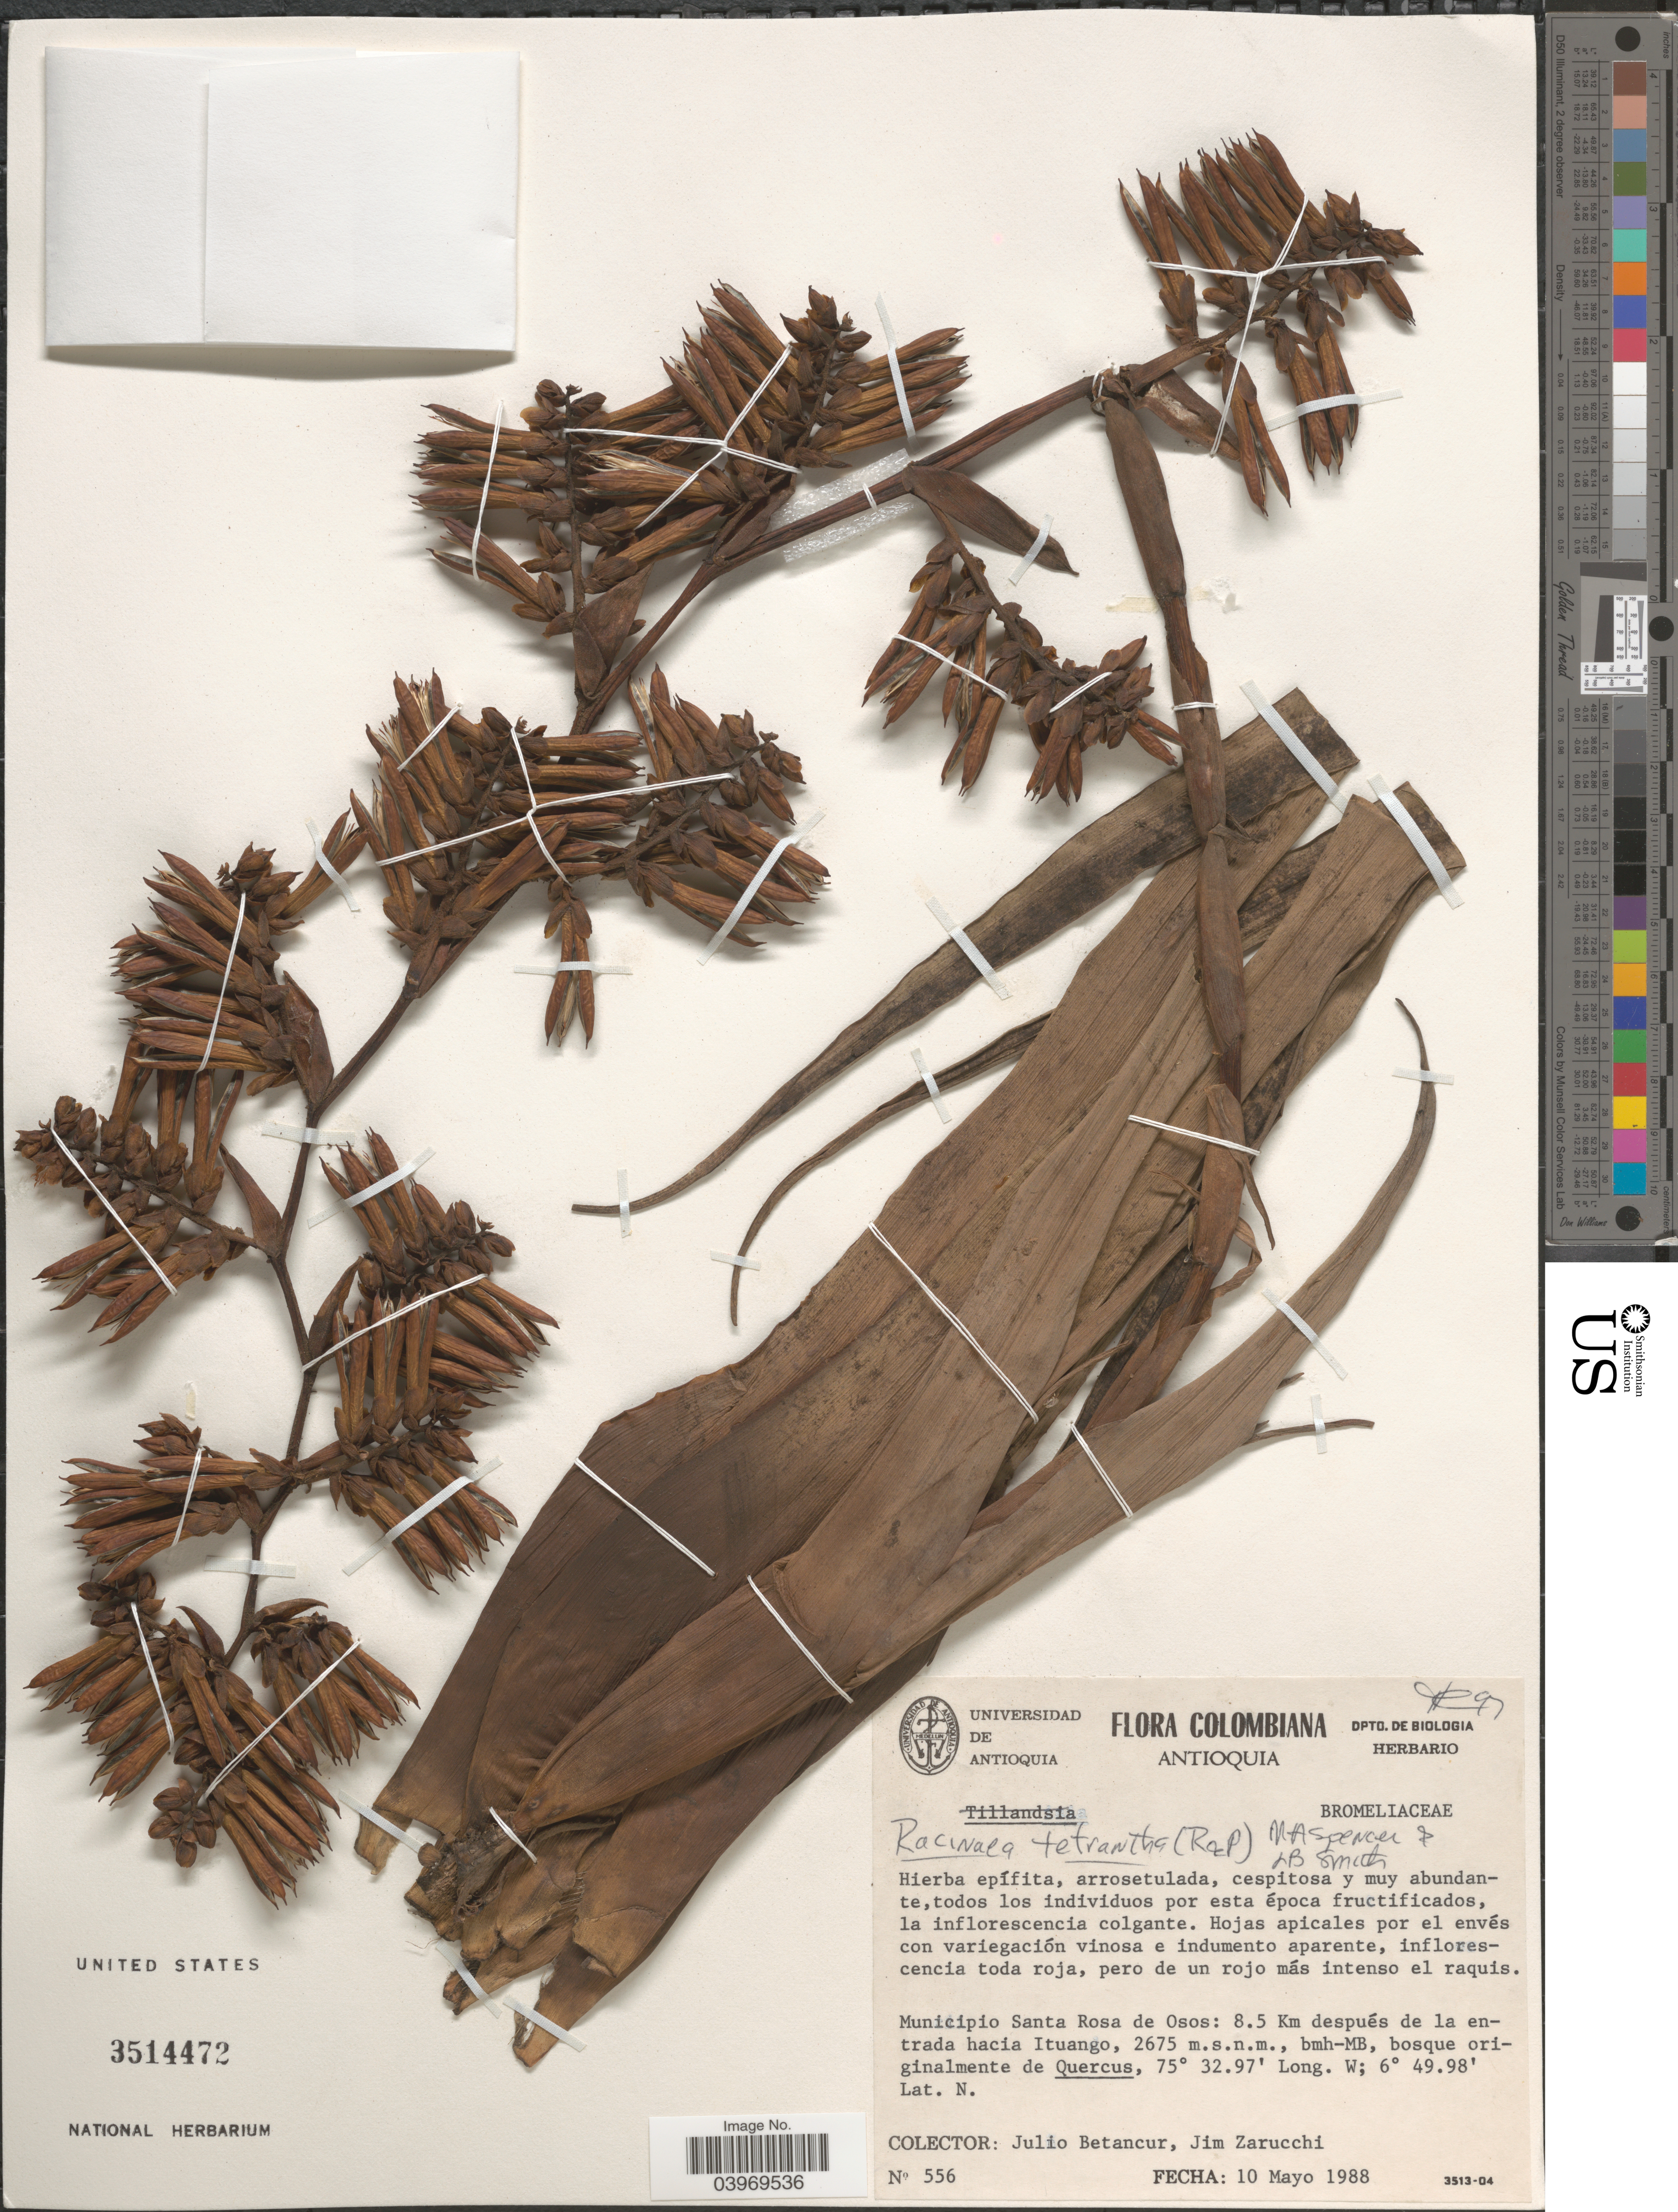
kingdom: Plantae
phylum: Tracheophyta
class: Liliopsida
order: Poales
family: Bromeliaceae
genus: Racinaea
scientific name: Racinaea tetrantha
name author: (Ruiz & Pav.) L.B. Sm.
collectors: J. Betancur & J. L. Zarucchi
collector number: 556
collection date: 1988-05-10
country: Colombia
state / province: Antioquia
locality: Municipio Santa Rosa de Osos: 8.5 Km después de la entrada hacia Ituango, bmh-MB.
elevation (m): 2675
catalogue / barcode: US 3514472